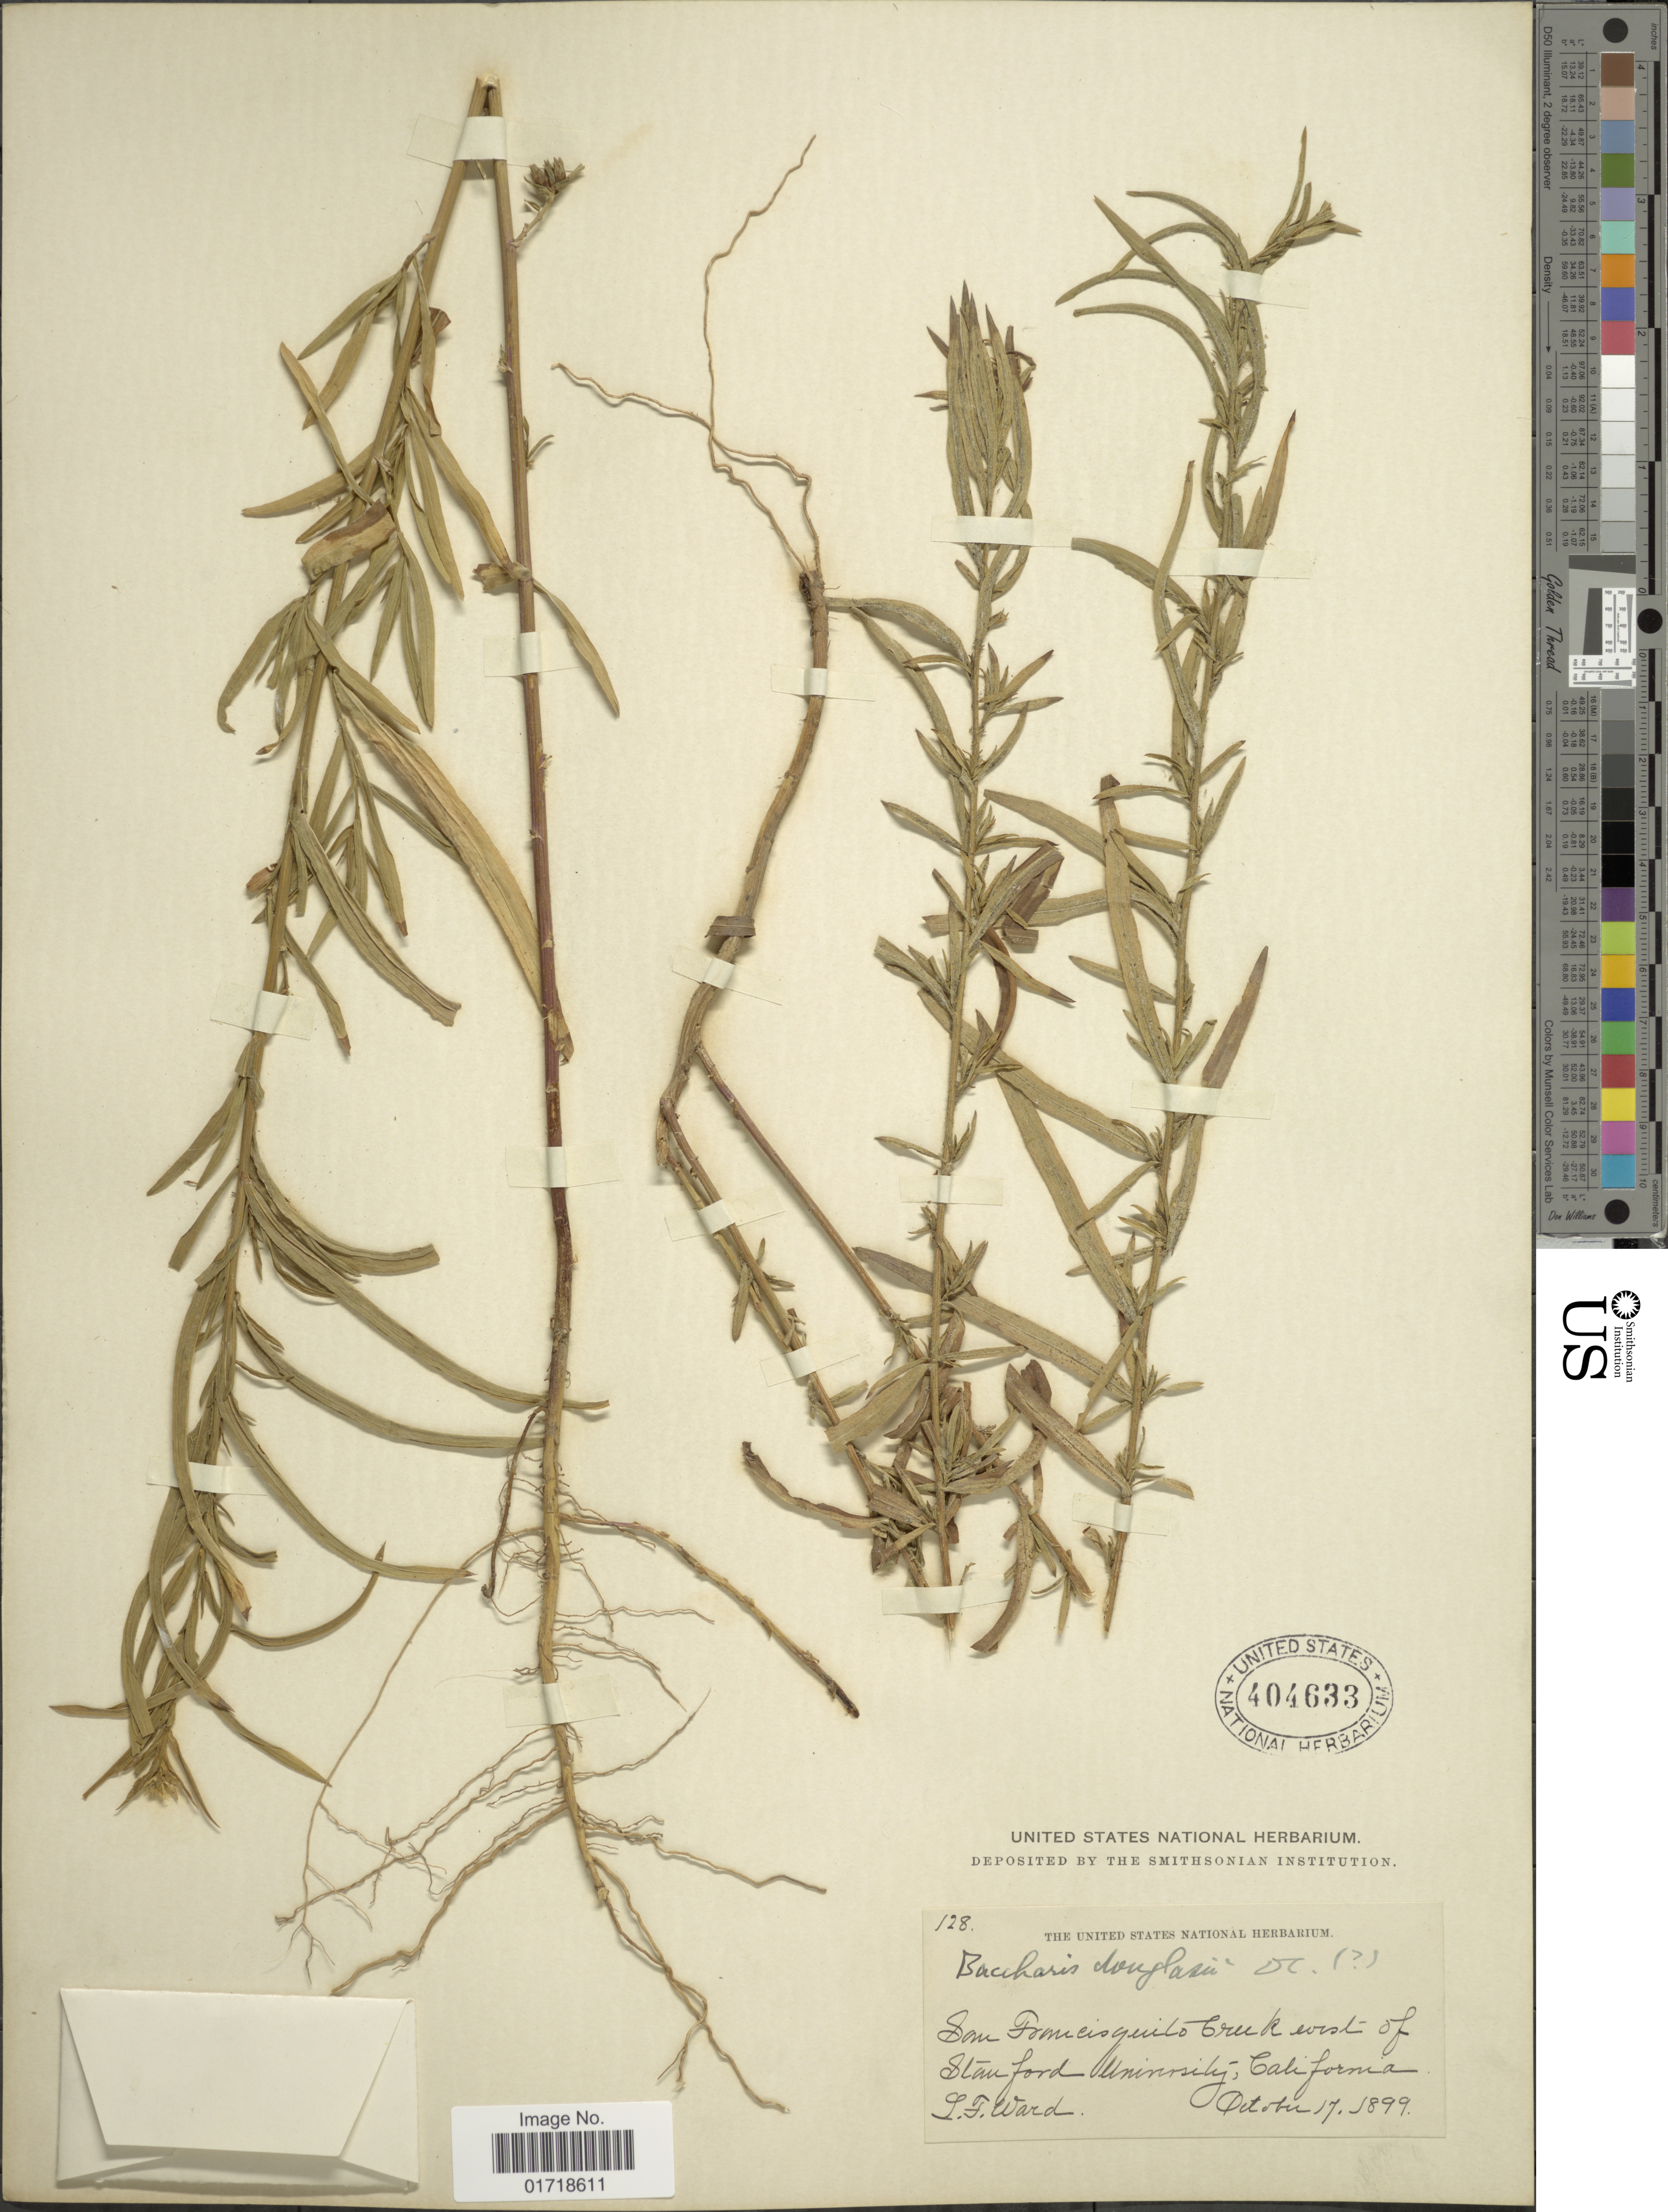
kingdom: Plantae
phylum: Tracheophyta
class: Magnoliopsida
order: Asterales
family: Asteraceae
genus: Baccharis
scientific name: Baccharis douglasii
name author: DC.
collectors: L. F. Ward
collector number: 128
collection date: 1899-10-17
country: United States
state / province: California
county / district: Santa Clara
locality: San Fomcisguilo Creek west of Stanford University.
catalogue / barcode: US 404633